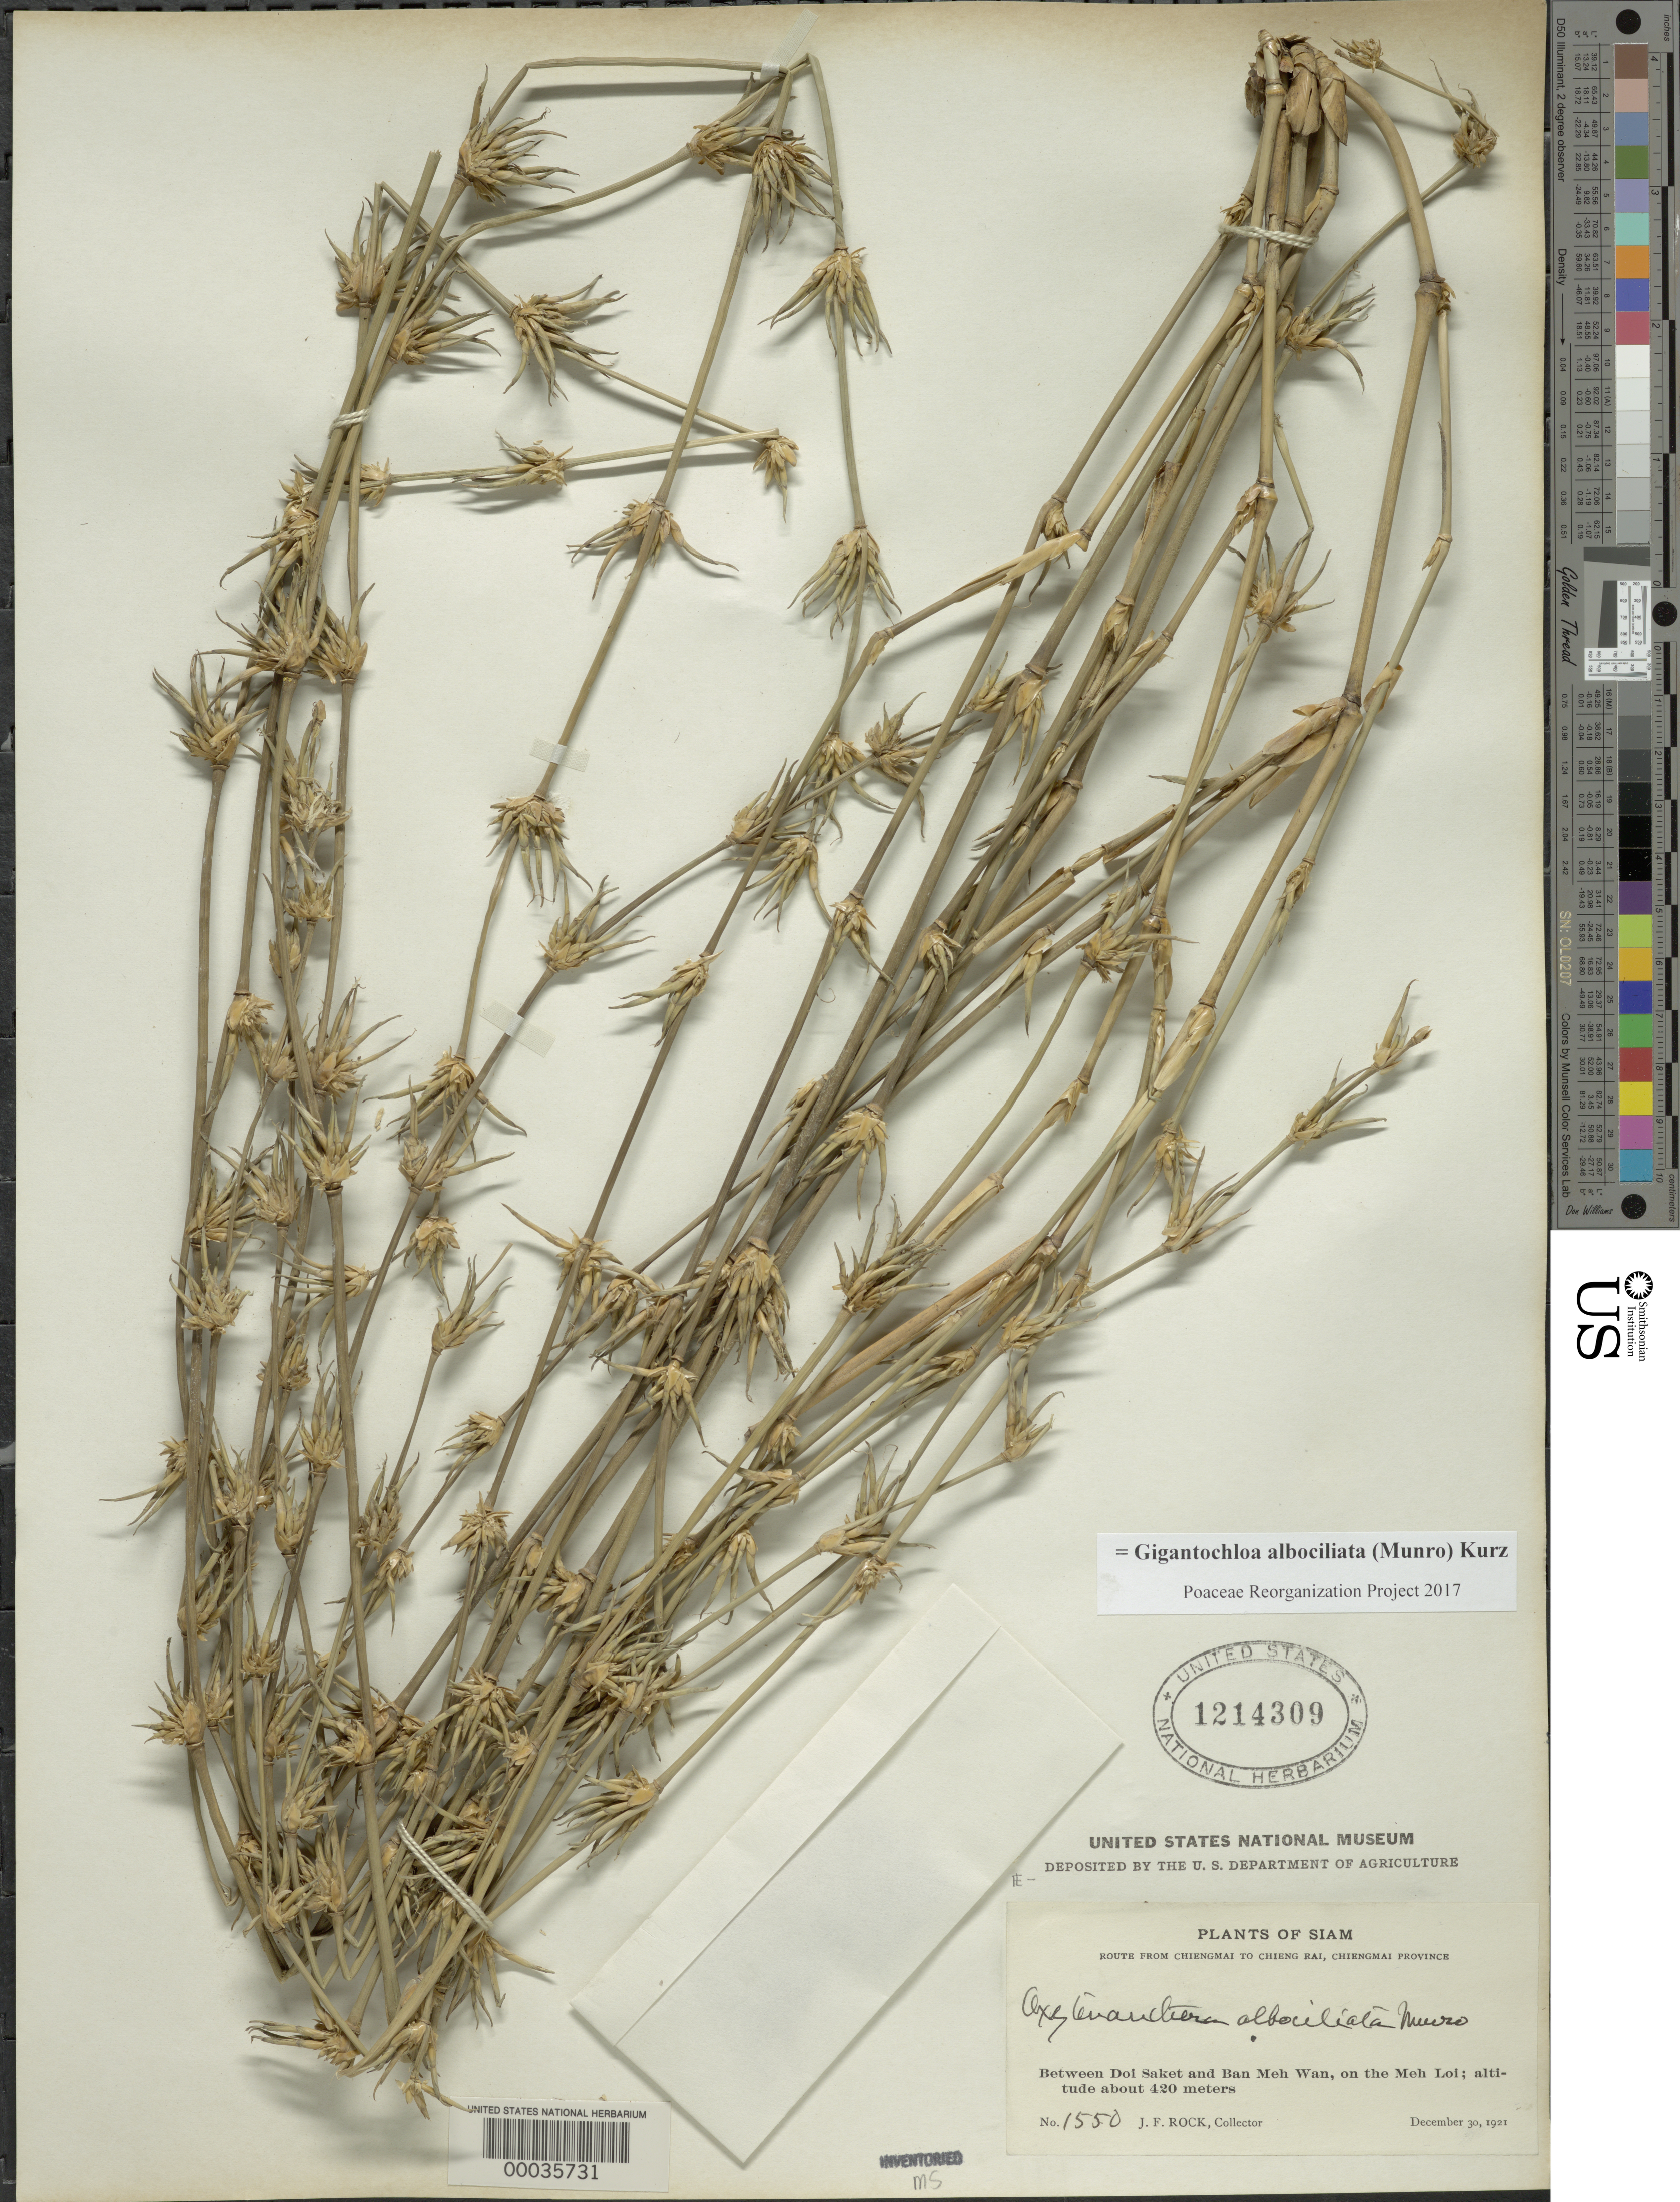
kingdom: Plantae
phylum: Tracheophyta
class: Liliopsida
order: Poales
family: Poaceae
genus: Gigantochloa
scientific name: Gigantochloa albociliata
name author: (Munro) Kurz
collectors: J. F. Rock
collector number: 1550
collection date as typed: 30 Dec 1921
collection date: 1921-12-30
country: Thailand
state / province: Chiang Mai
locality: Chiengmai, chieng rai, doi saket, meh wan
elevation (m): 420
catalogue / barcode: US 1214309